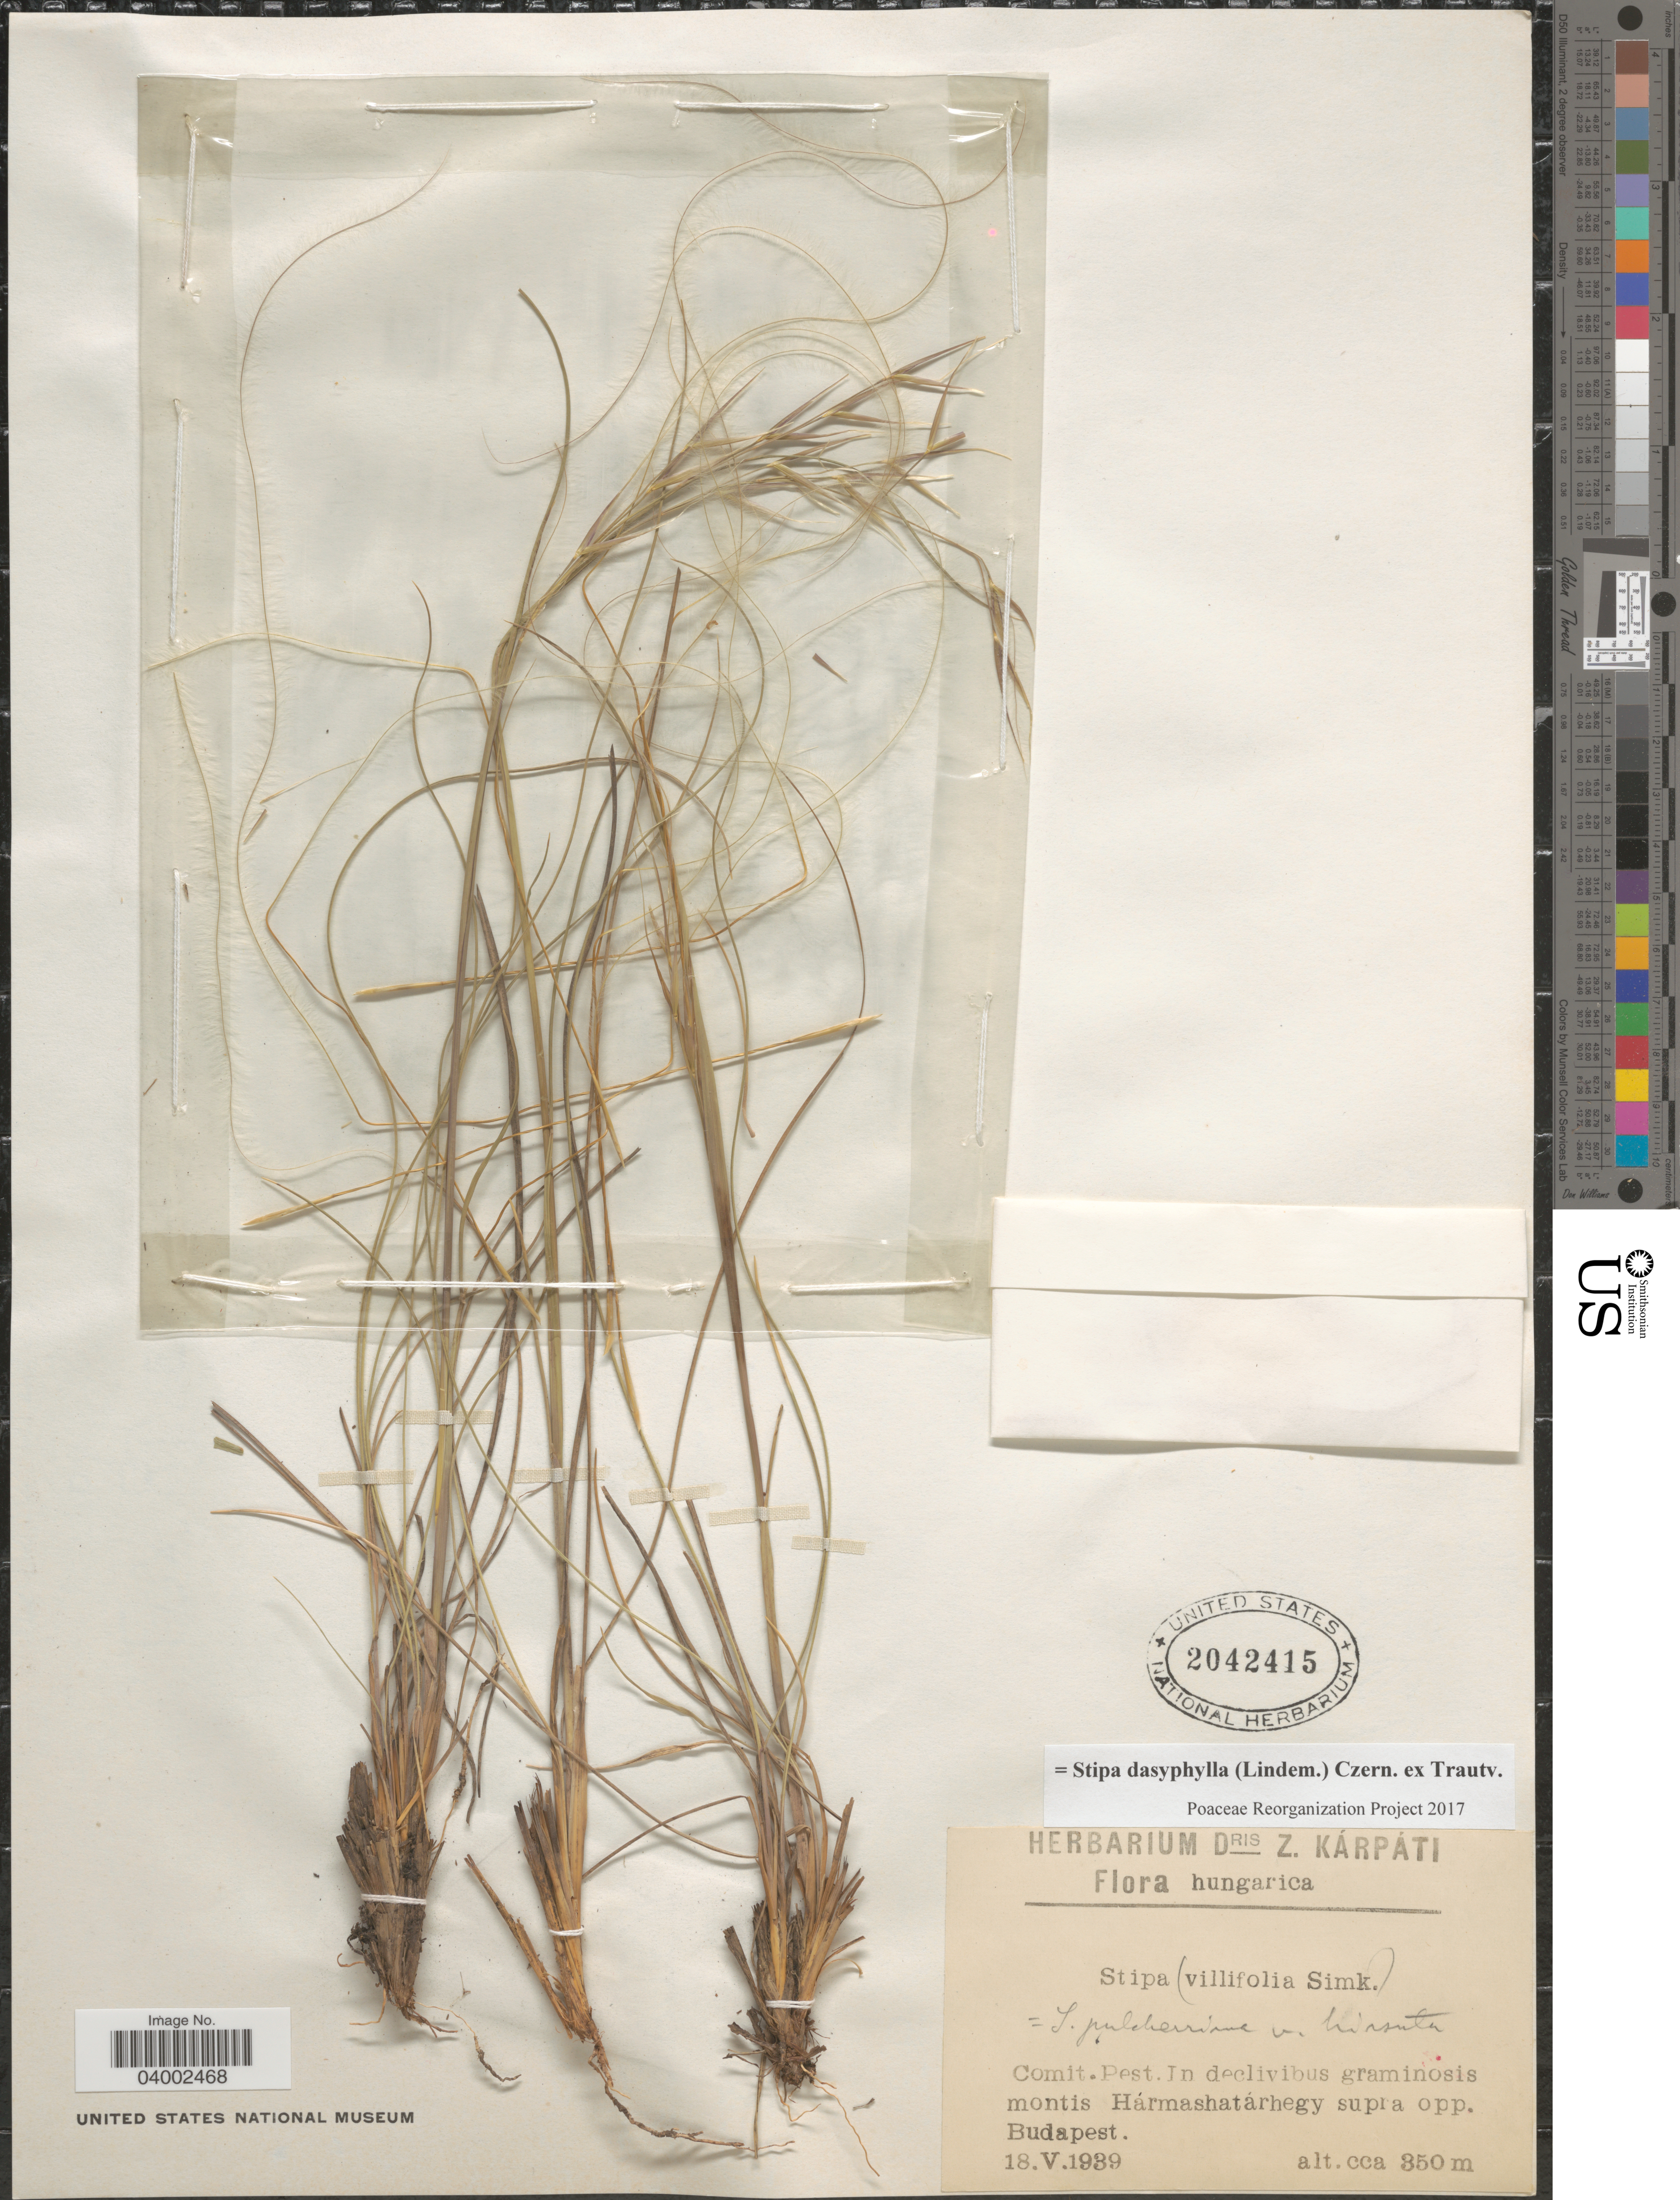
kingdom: Plantae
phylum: Tracheophyta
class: Liliopsida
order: Poales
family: Poaceae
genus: Stipa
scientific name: Stipa dasyphylla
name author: (Lindem.) Czern. ex Trautv.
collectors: ex herb. Dris Z. Karpati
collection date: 1939-05-18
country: Hungary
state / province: Budapest, Capital District of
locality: Comit. Pest. In declivibus graminosis montis Hármashatárhegy supra opp. Budapest.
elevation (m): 350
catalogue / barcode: US 2042415